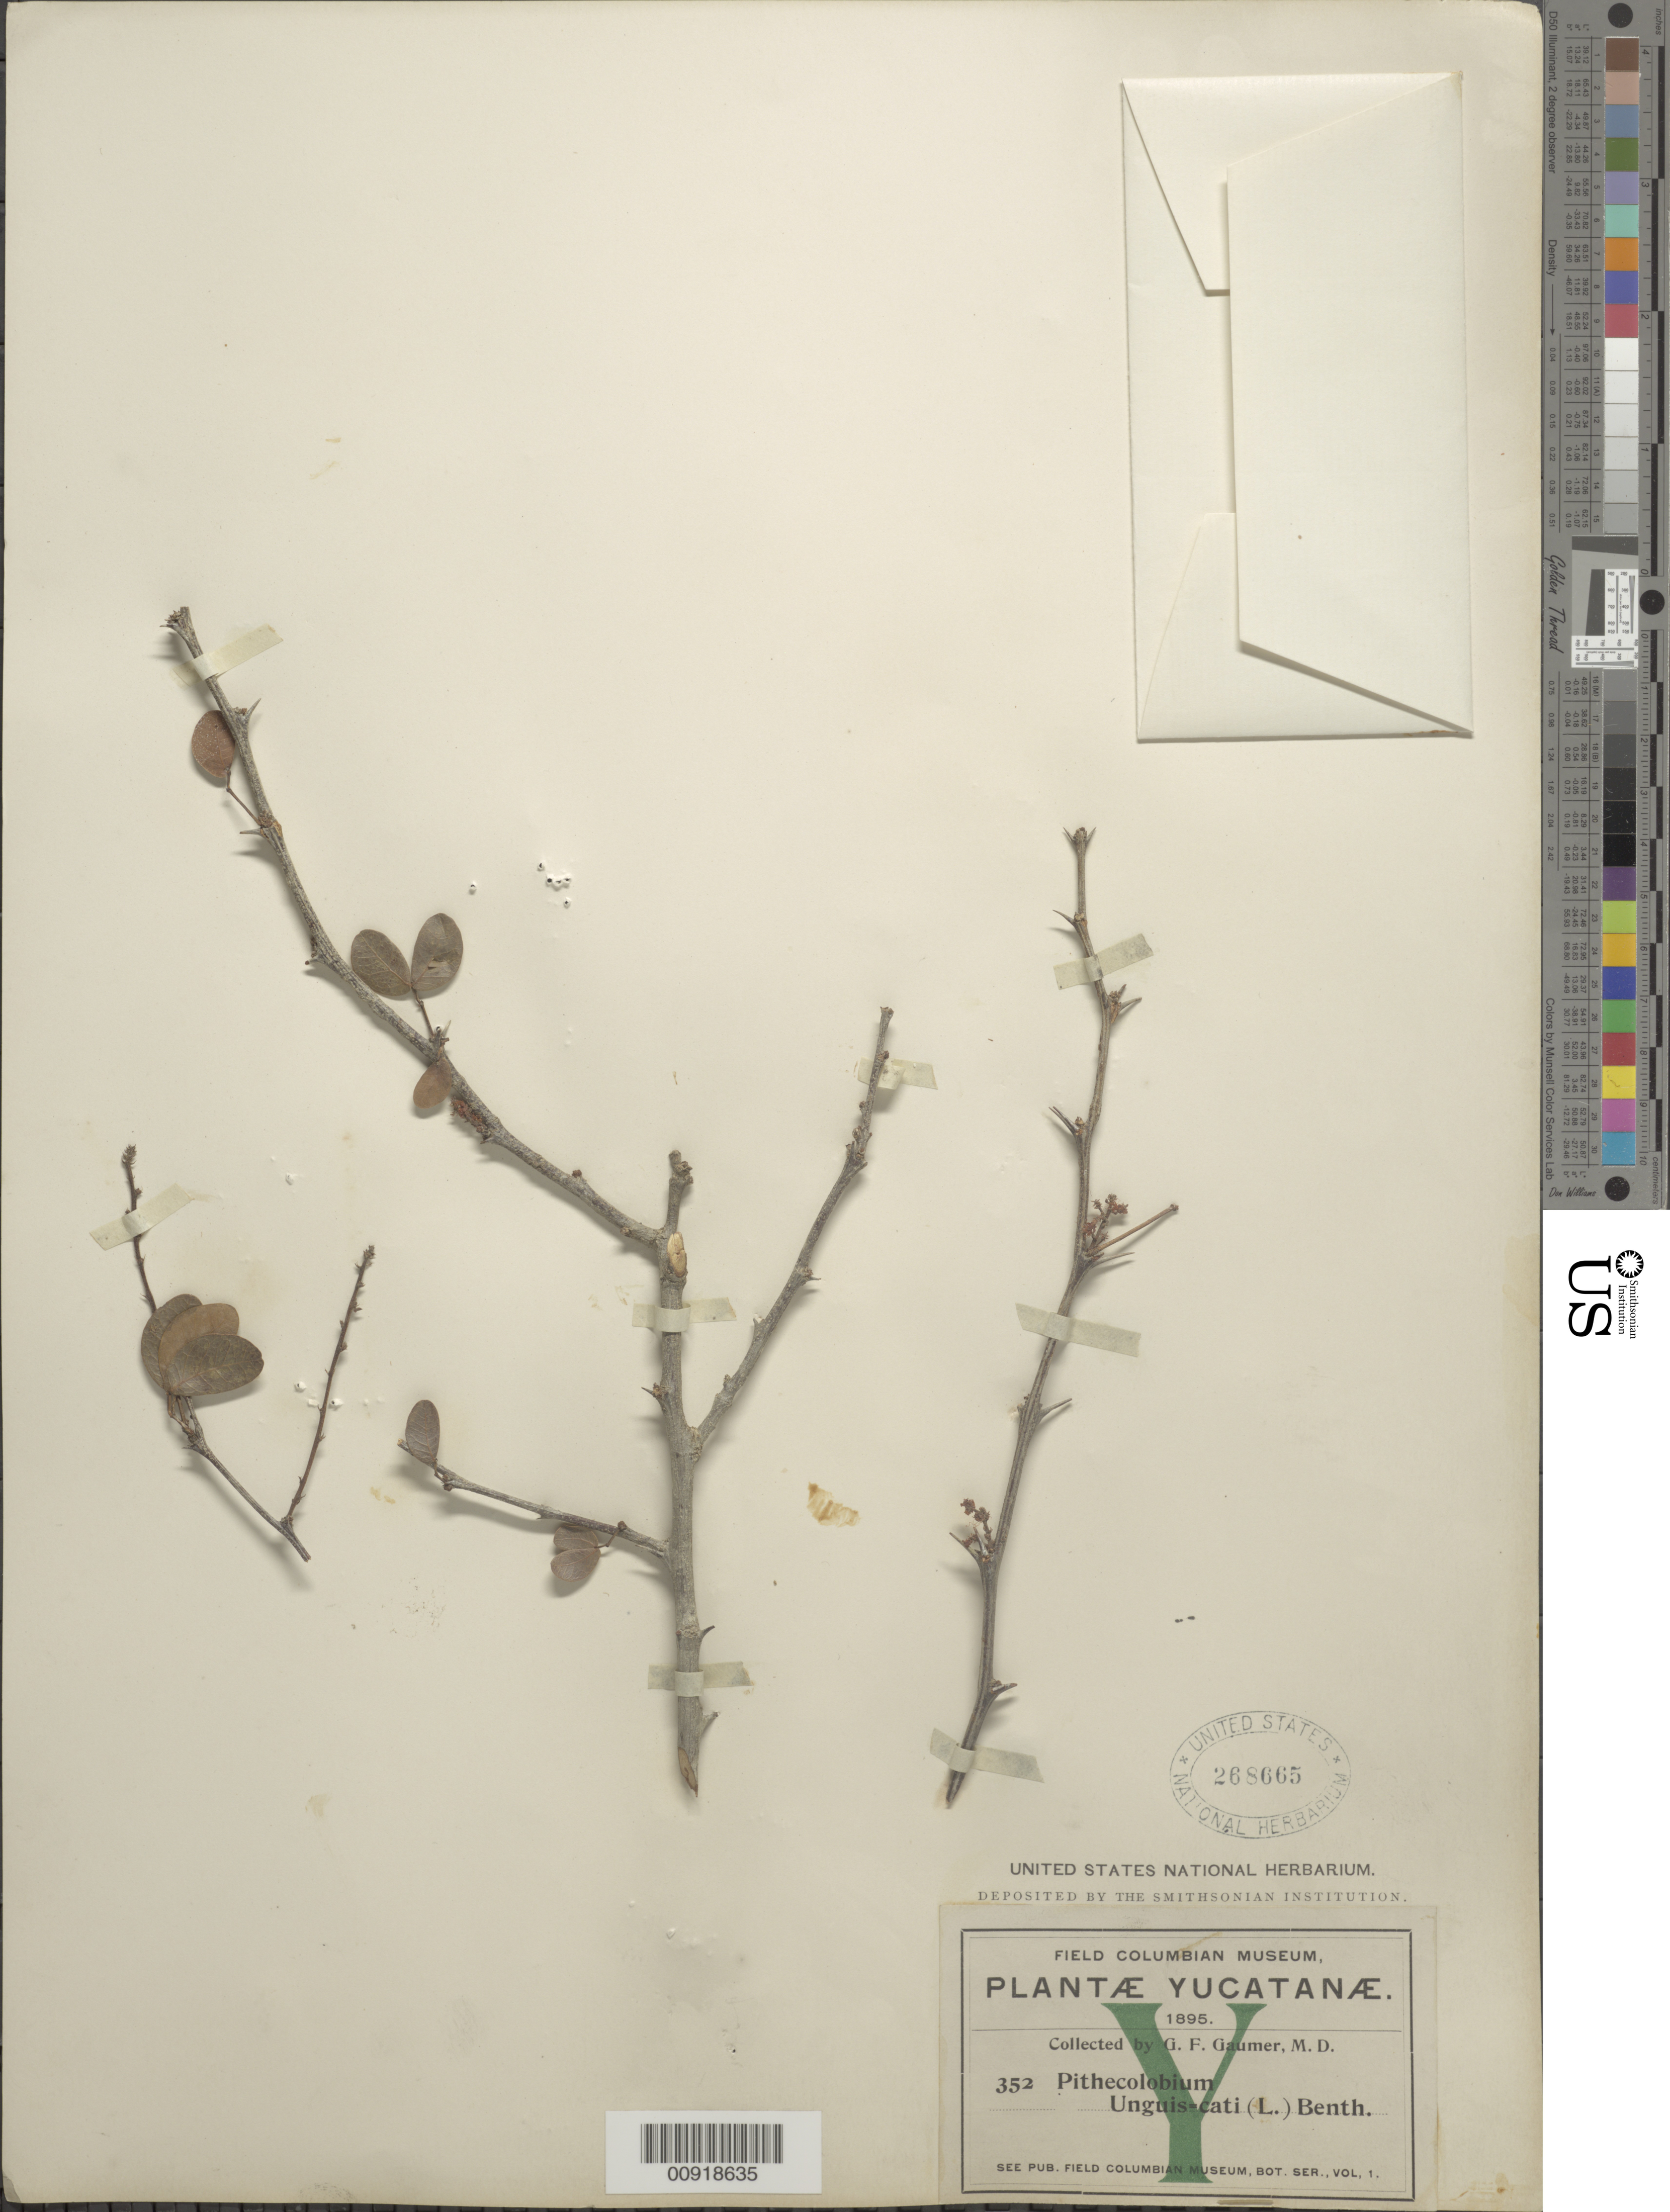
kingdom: Plantae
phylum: Tracheophyta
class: Magnoliopsida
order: Fabales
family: Fabaceae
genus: Pithecellobium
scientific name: Pithecellobium unguis-cati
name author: (L.) Benth.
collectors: G. F. Gaumer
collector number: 352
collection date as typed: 1895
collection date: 1895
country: Mexico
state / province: Yucatán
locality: Yucatán.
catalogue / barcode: US 268665